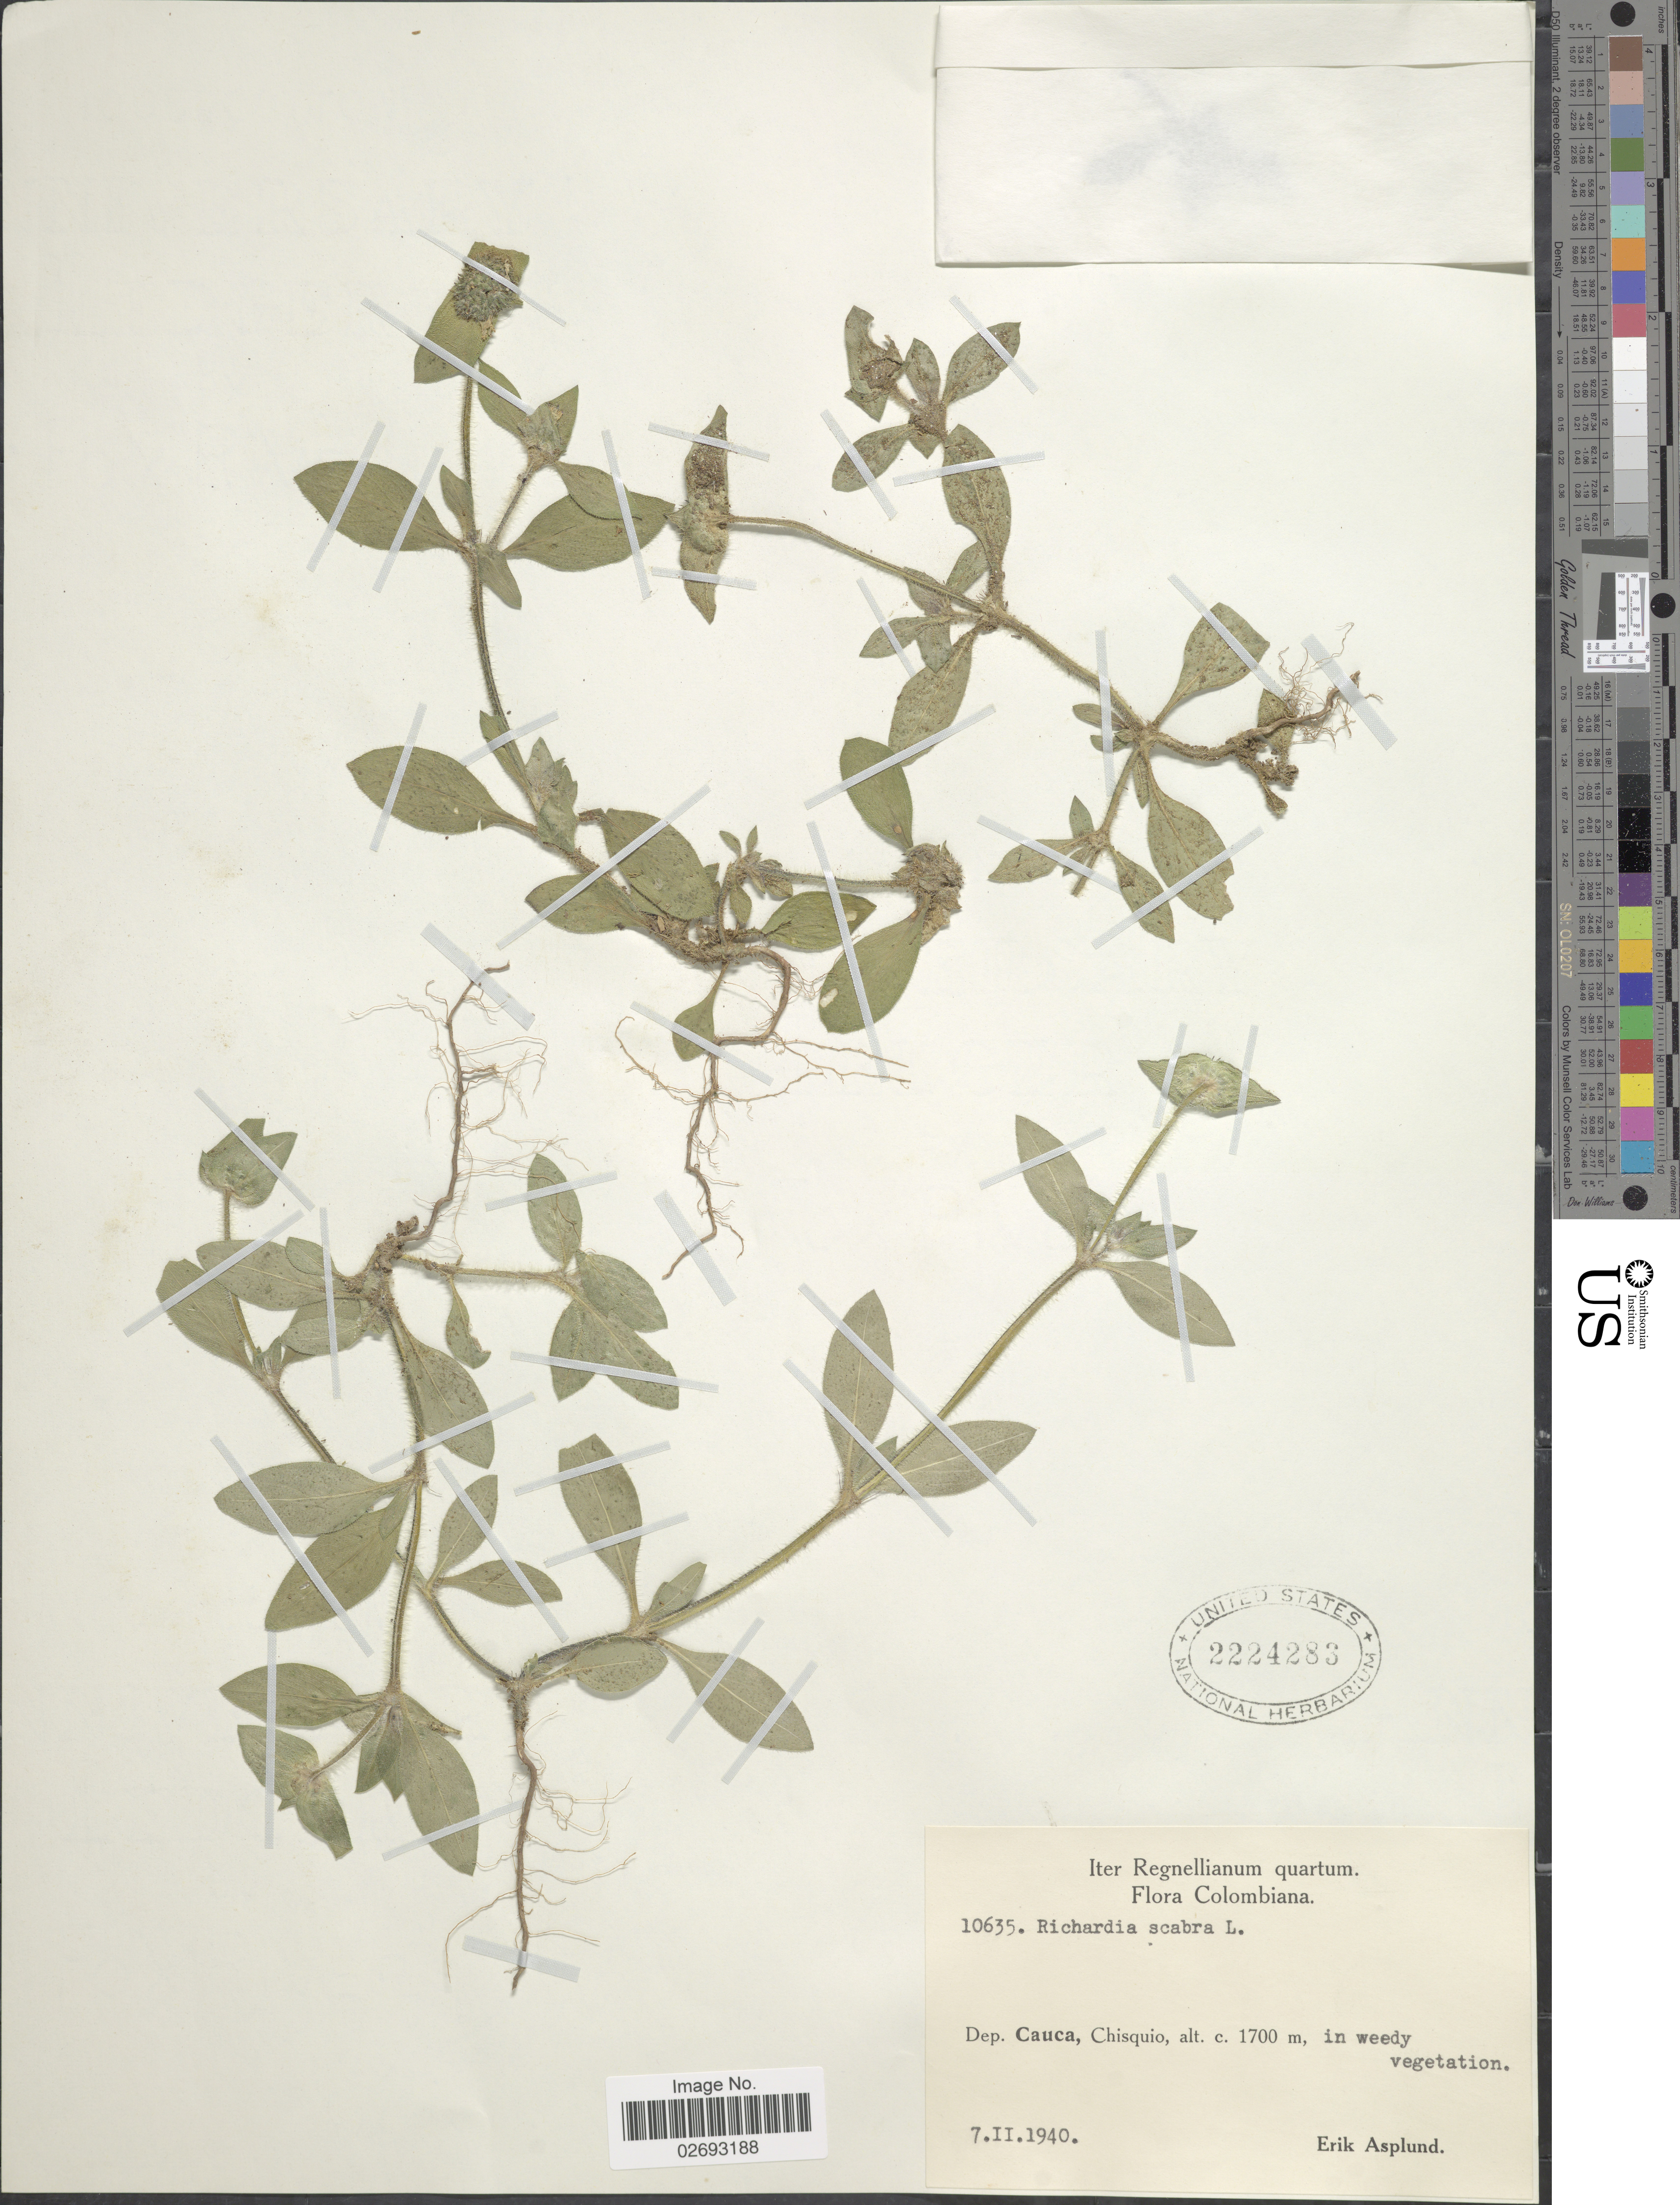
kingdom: Plantae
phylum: Tracheophyta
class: Magnoliopsida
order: Gentianales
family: Rubiaceae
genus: Richardia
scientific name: Richardia scabra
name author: L.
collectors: E. Asplund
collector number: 10635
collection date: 1940-02-07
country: Colombia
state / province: Cauca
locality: Chisquio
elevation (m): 1700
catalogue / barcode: US 2224283